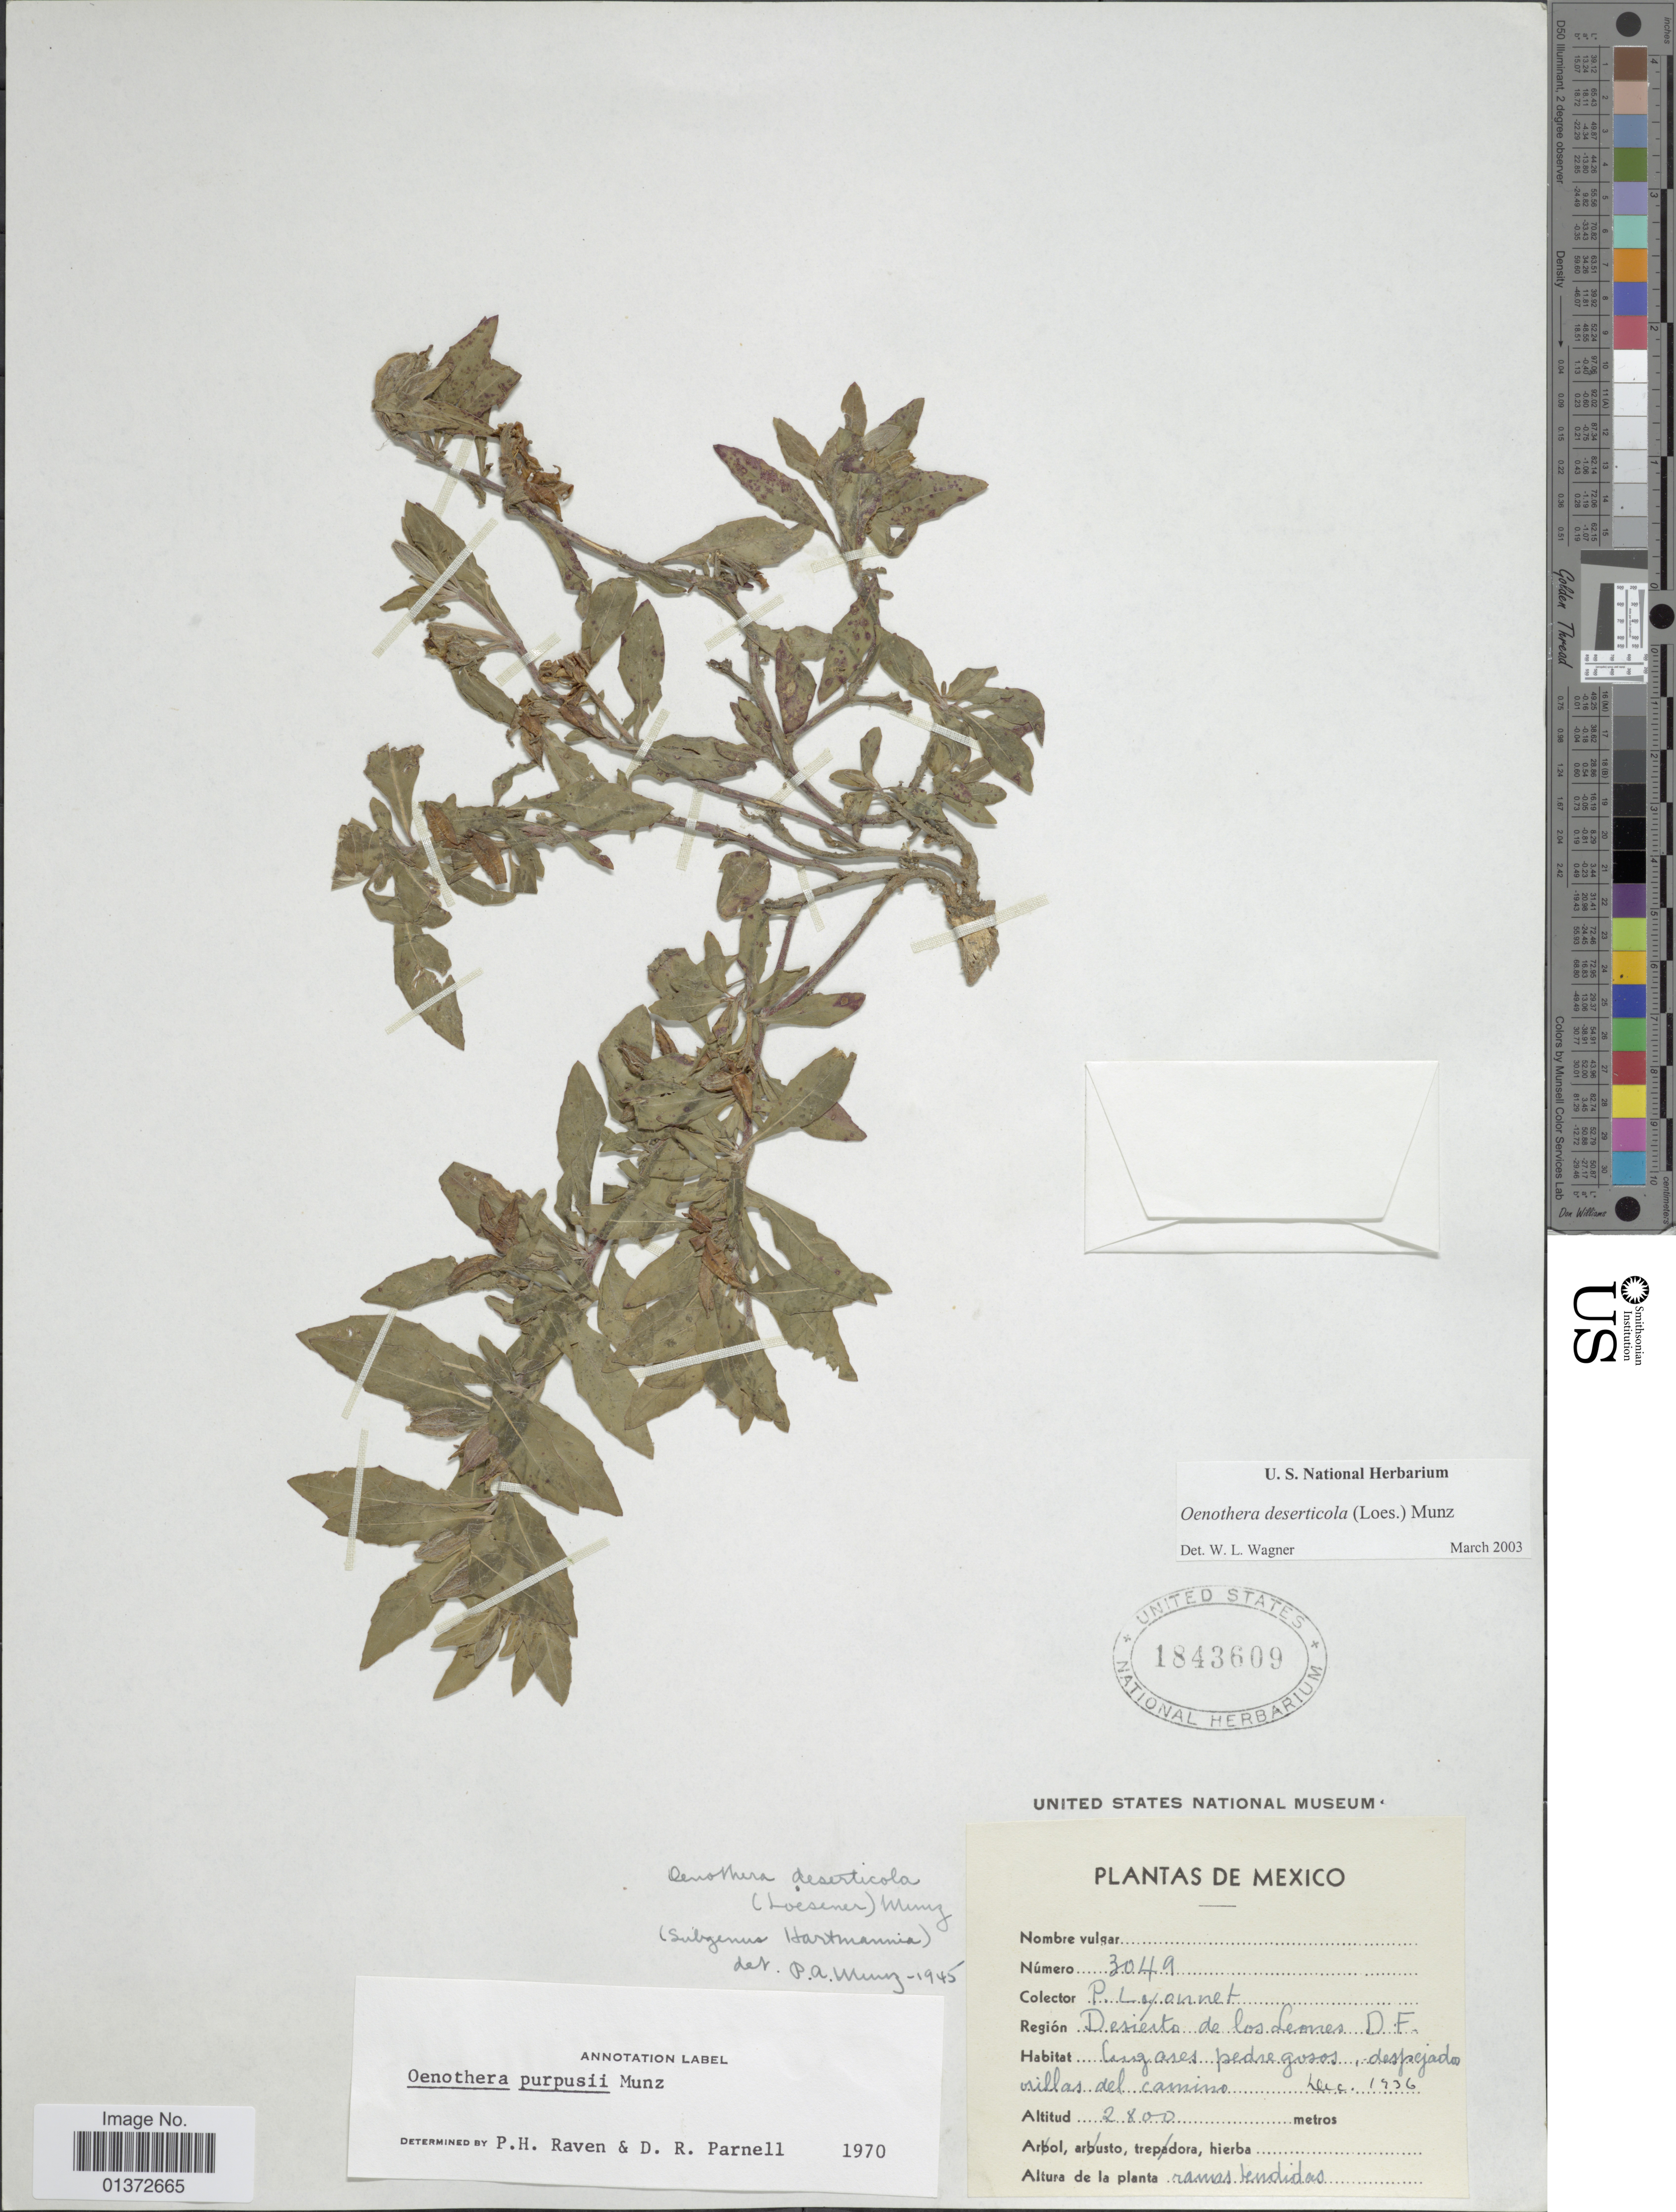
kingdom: Plantae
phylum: Tracheophyta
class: Magnoliopsida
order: Myrtales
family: Onagraceae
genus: Oenothera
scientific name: Oenothera deserticola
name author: (Loes.) Munz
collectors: P. Lyonnet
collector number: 3049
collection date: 1936-12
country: Mexico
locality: Desierto de los Leones D.F.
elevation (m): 2800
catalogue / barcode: US 1843609